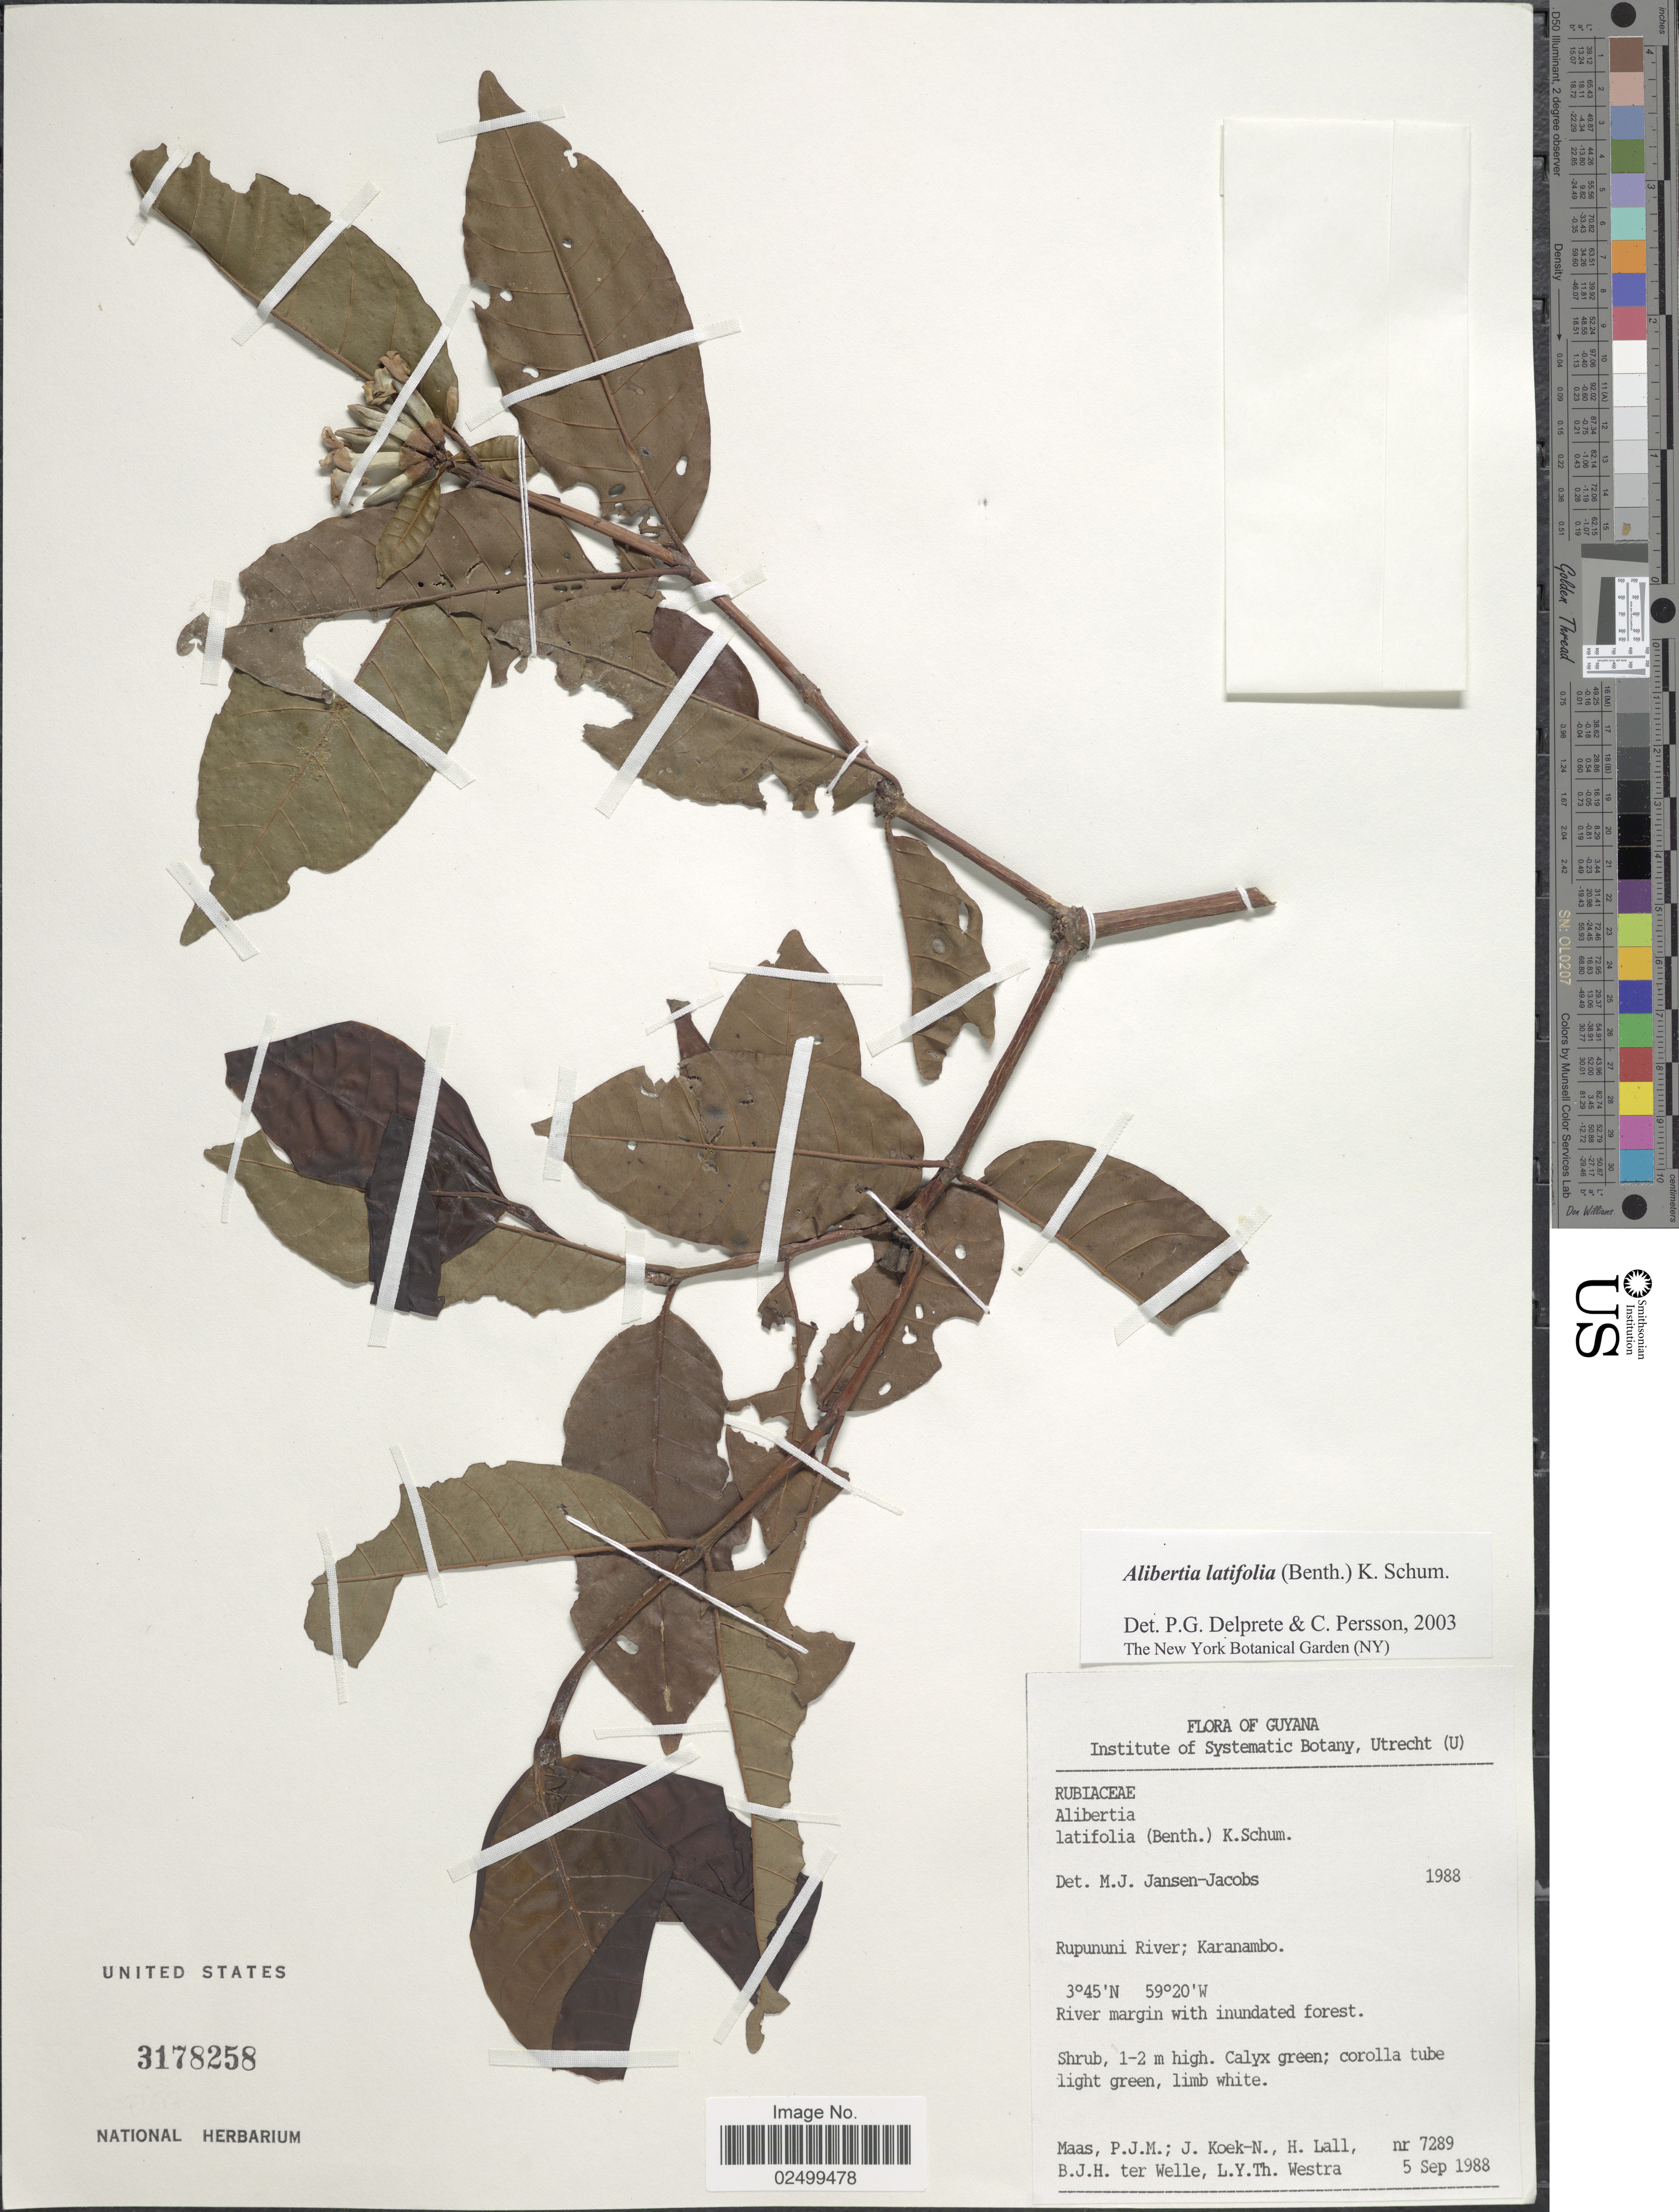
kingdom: Plantae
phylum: Tracheophyta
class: Magnoliopsida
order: Gentianales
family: Rubiaceae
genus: Alibertia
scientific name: Alibertia latifolia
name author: (Benth.) K. Schum.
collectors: P. Maas, J. Koek-Noorman, H. Lall, B. ter Welle & L. Y. T. Westra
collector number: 7289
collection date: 1988-09-05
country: Guyana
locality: Rupununi River; Karanambo, River margin with inundated forest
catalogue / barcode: US 3178258